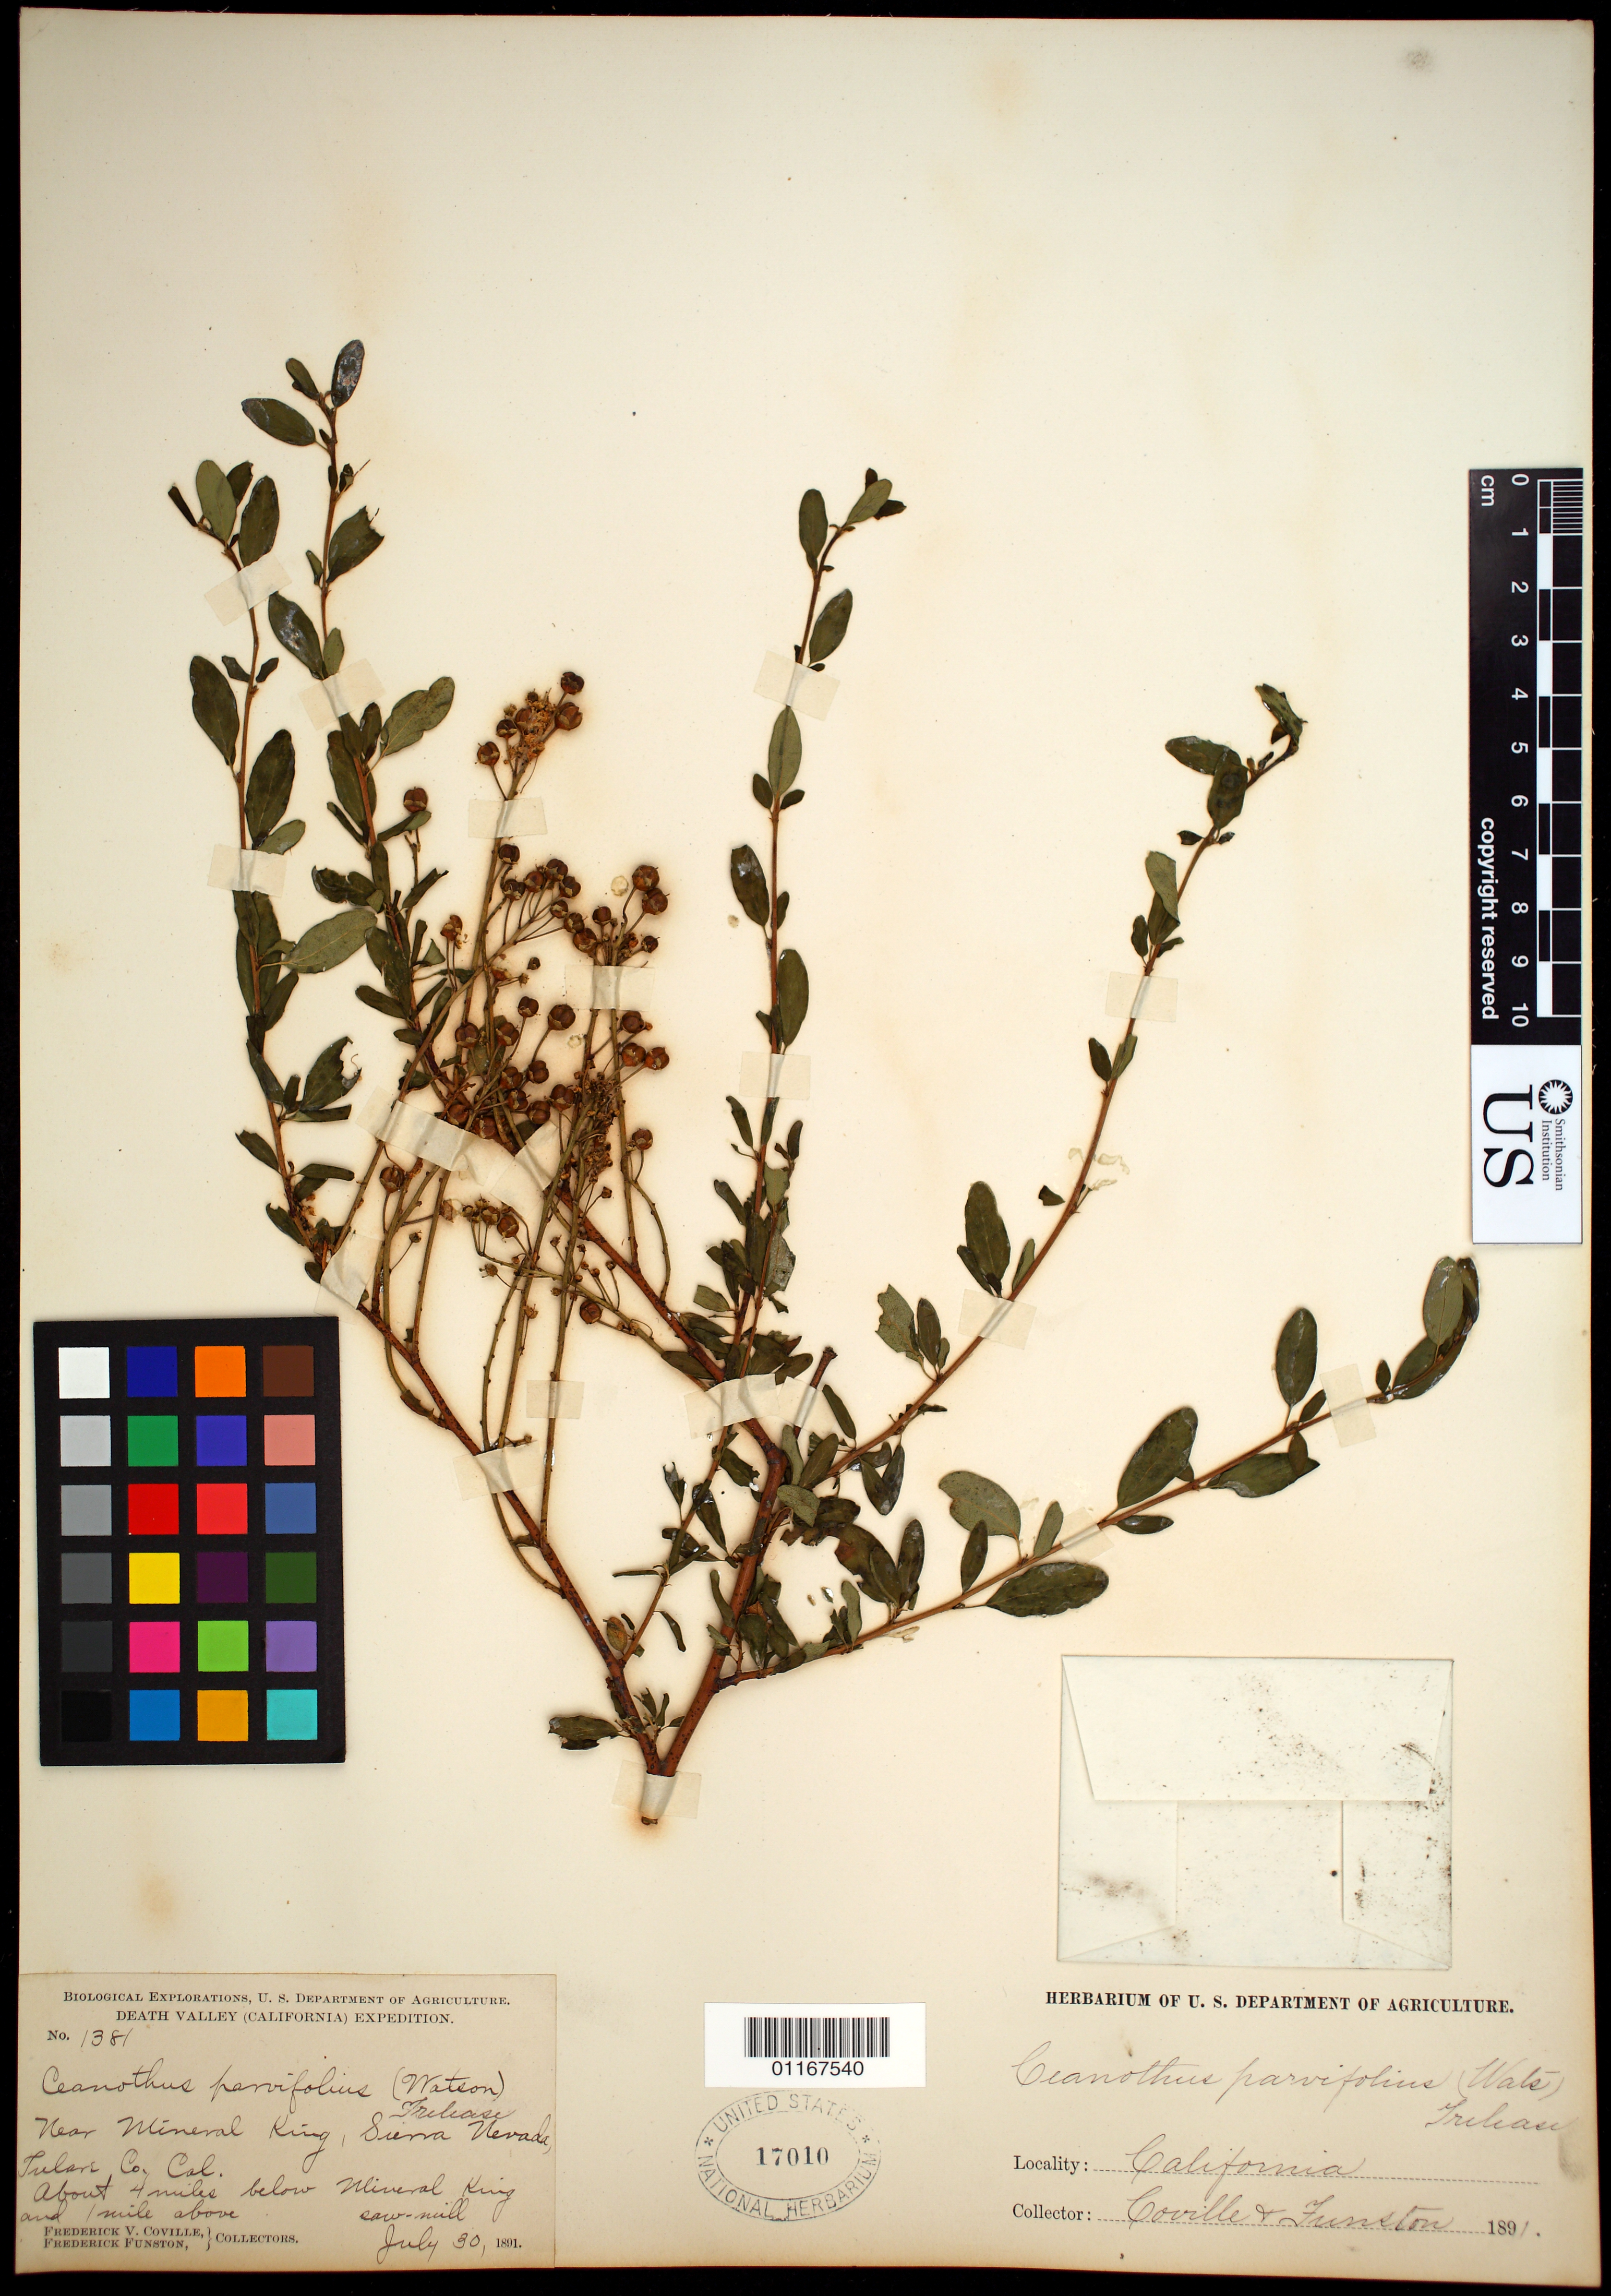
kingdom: Plantae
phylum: Tracheophyta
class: Magnoliopsida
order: Rosales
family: Rhamnaceae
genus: Ceanothus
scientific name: Ceanothus parvifolius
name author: (S. Watson) Trel.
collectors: F. V. Coville & F. Funston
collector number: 1381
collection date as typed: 30 Jul 1891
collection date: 1891-07-30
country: United States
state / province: California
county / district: Tulare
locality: Near Mineral King, about 4 miles below Mineral King and 1 mile above.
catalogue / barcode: US 17010